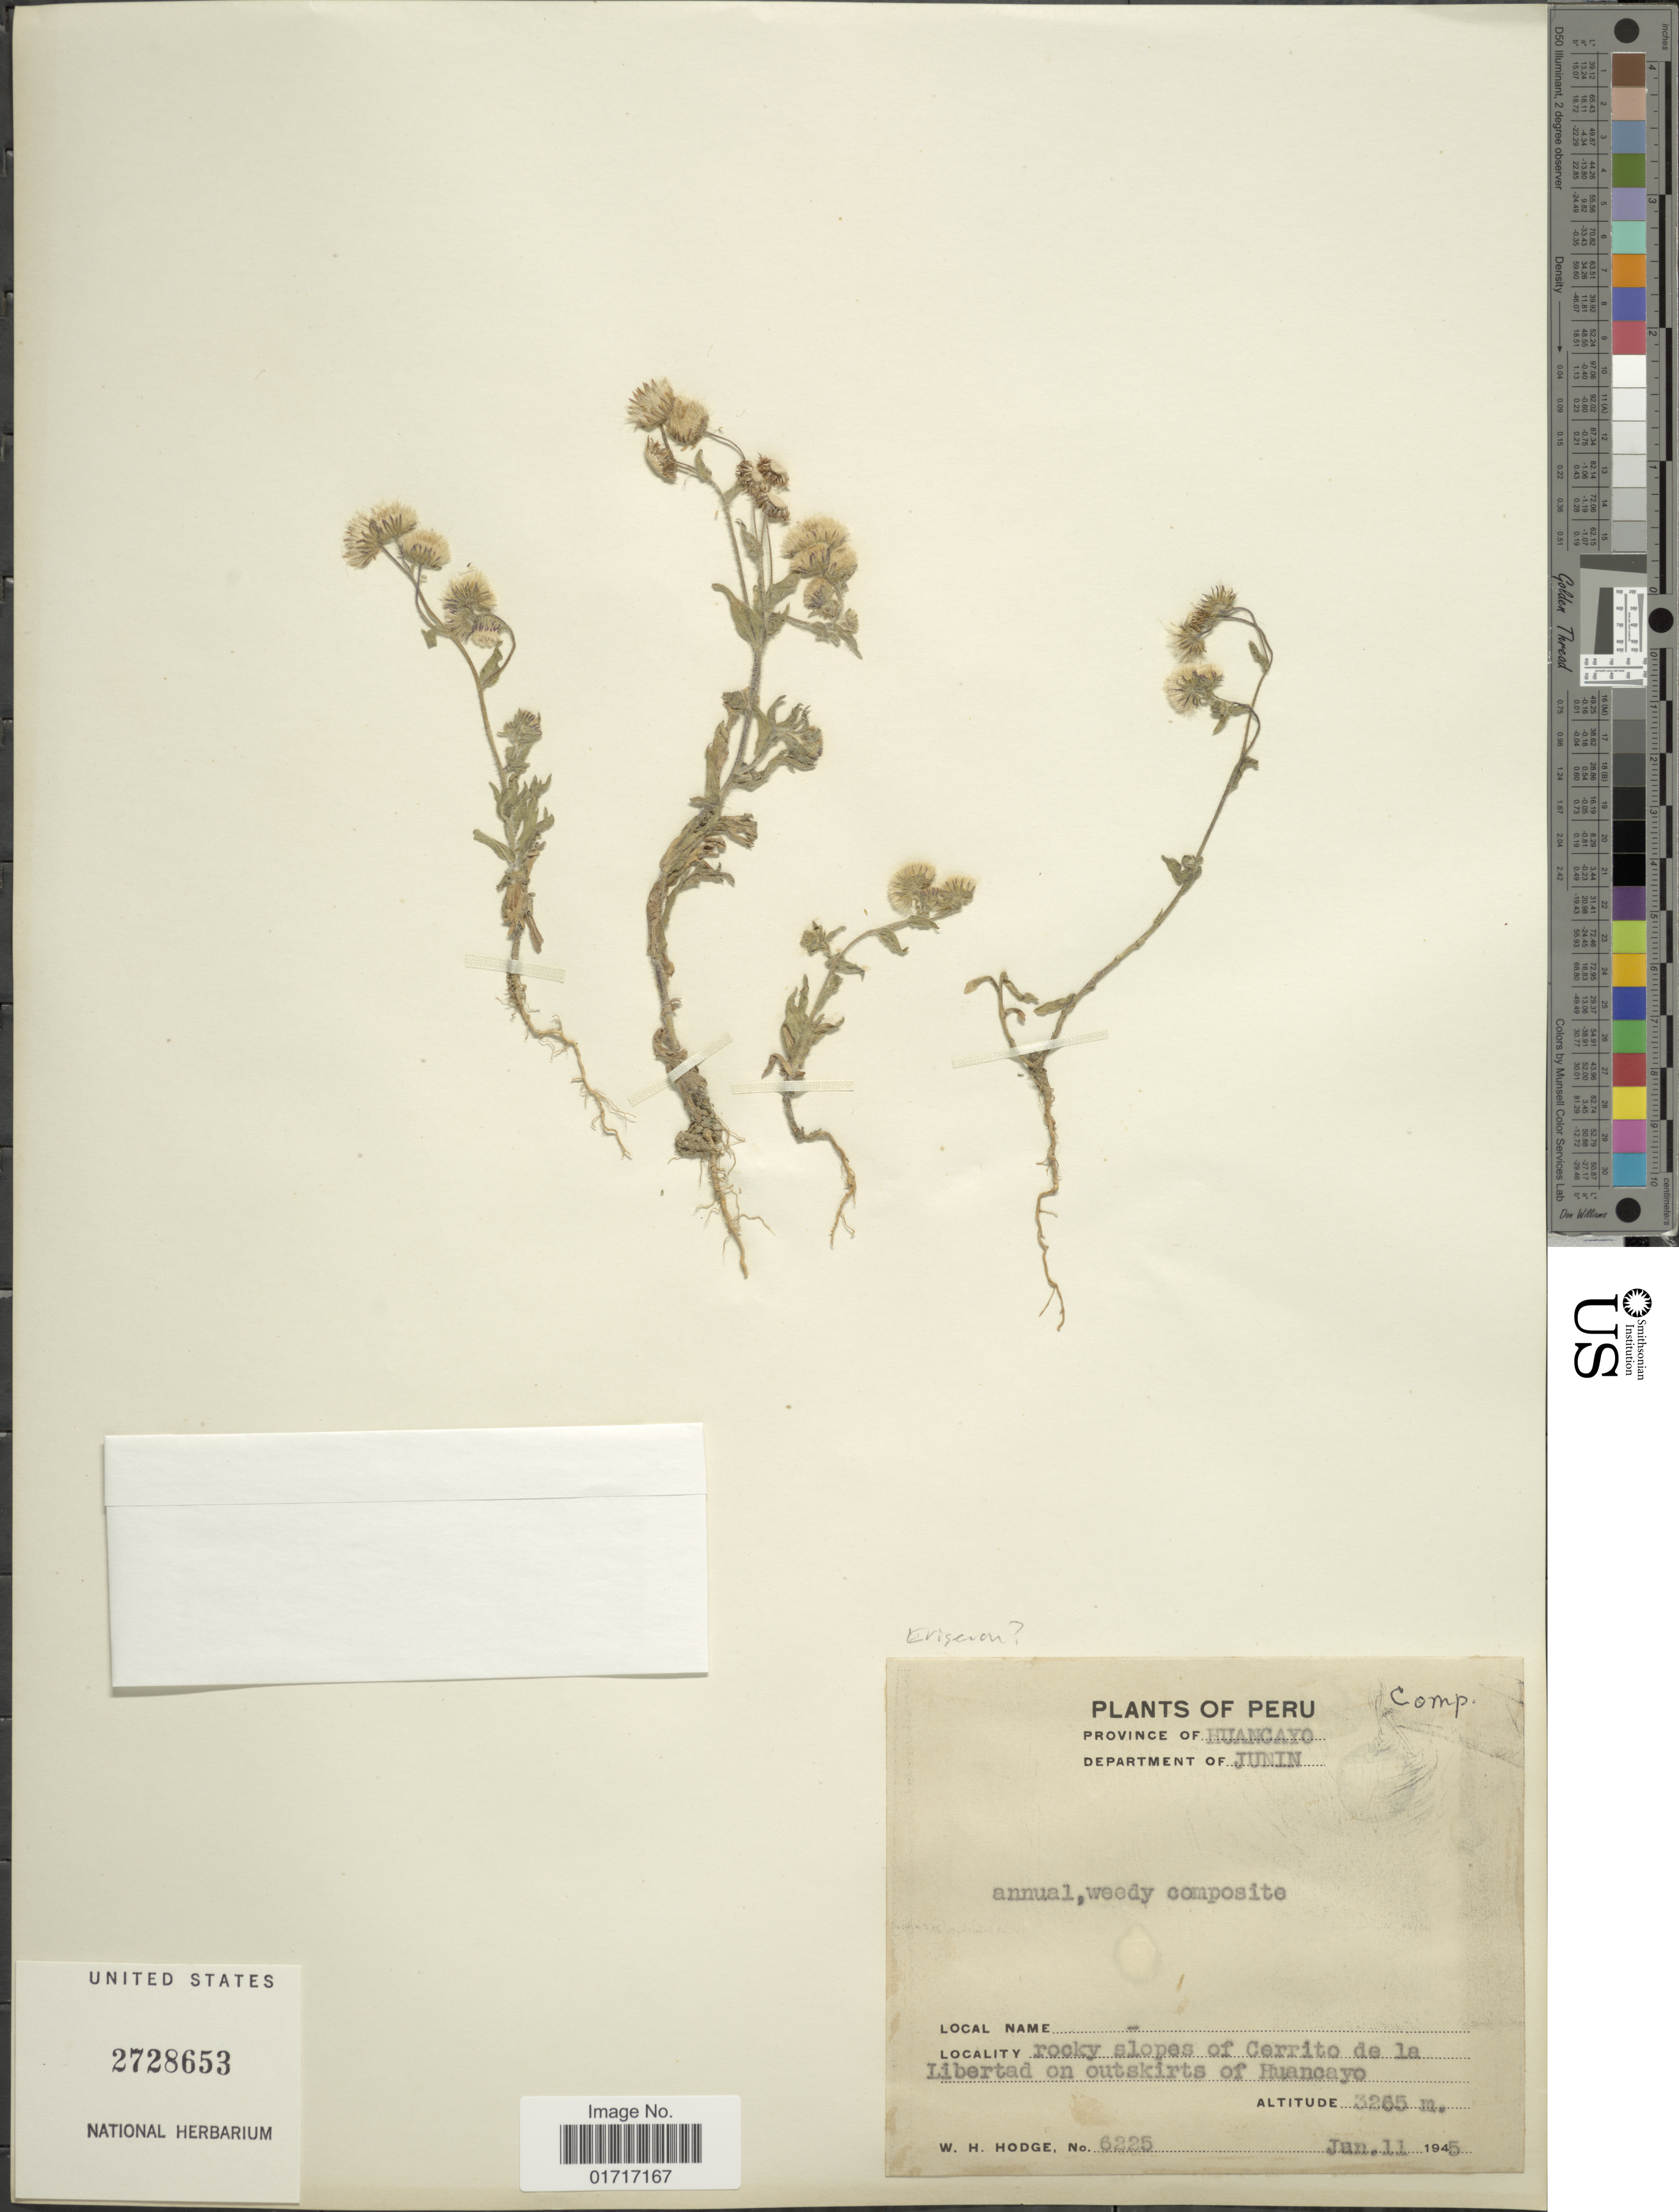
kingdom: Plantae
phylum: Tracheophyta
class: Magnoliopsida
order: Asterales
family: Asteraceae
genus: Conyza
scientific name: Conyza coronopifolia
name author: Kunth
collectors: W. Hodge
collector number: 6225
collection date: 1945-01-11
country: Peru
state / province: Junín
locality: Province of Huancayo, Department of Junin. rocky slopes of Cerrito de la Libertad on outskirts of Huancayo.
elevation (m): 3265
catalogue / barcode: US 2728653